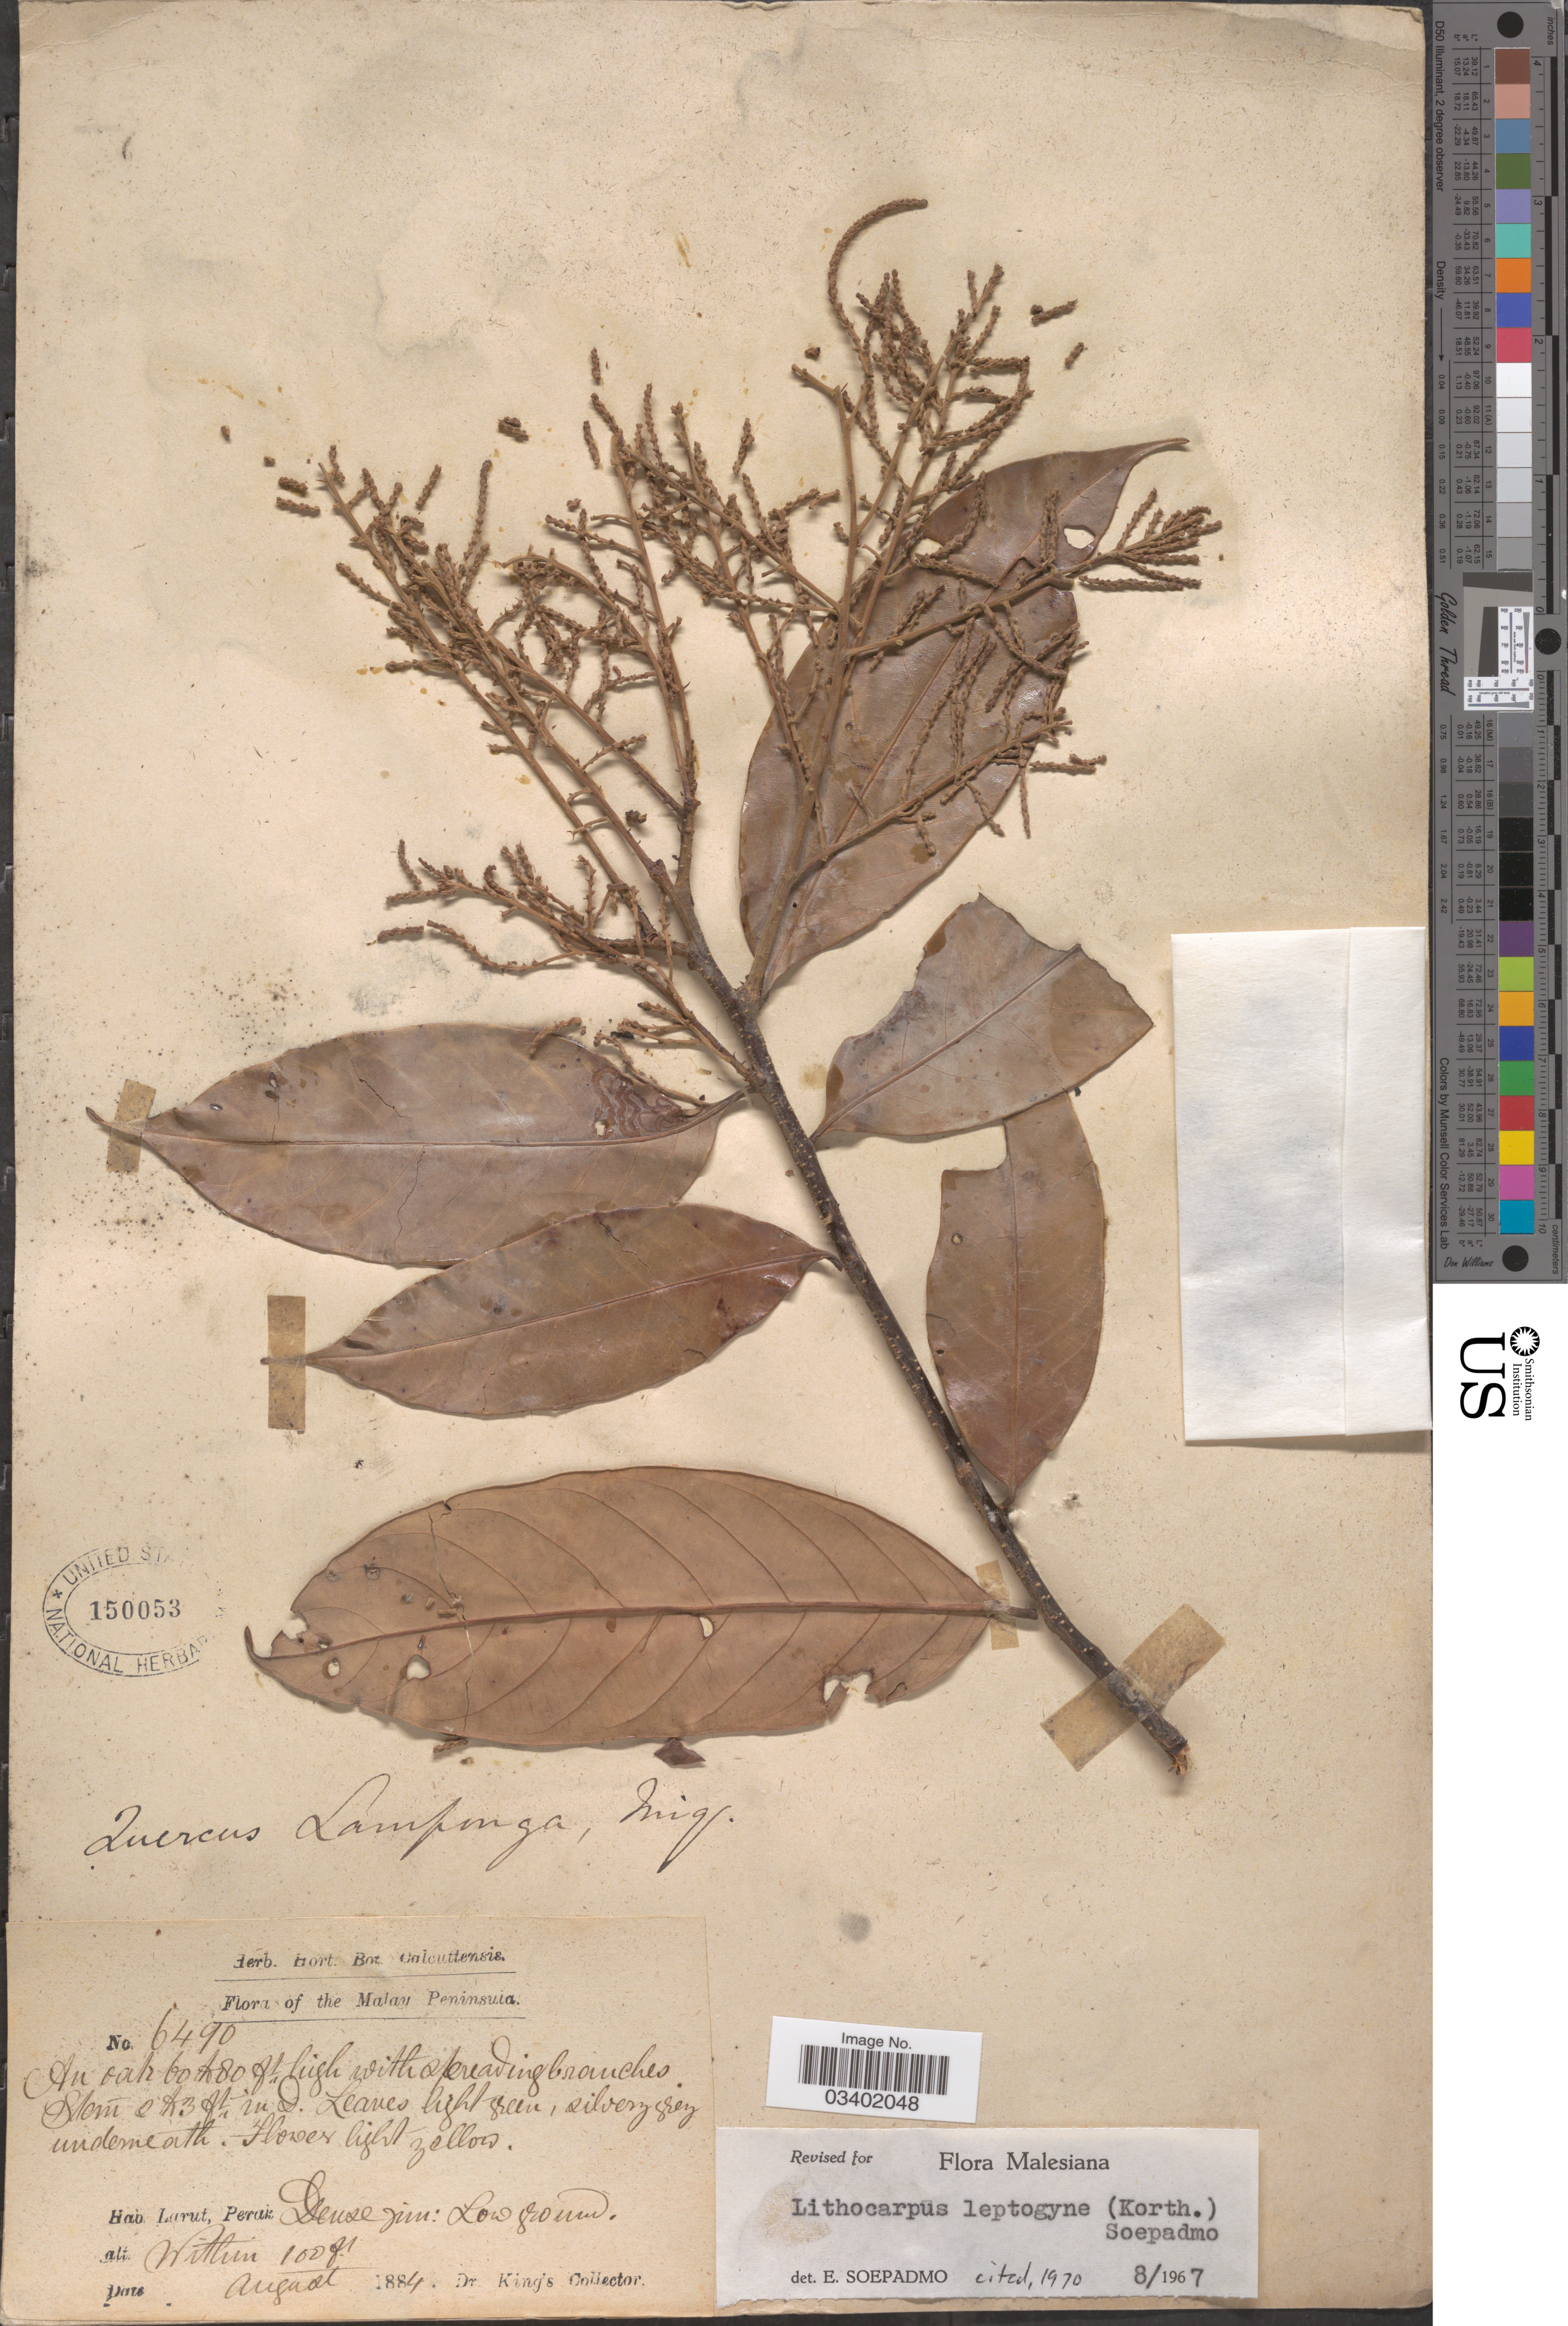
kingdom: Plantae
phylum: Tracheophyta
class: Magnoliopsida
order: Fagales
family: Fagaceae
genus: Lithocarpus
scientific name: Lithocarpus leptogyne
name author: (Korth.) Soepadmo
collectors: Dr. King's collector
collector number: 6490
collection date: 1884-08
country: Malaysia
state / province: Perak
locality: Malay Peninsula. Larut.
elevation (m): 30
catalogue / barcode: US 150053